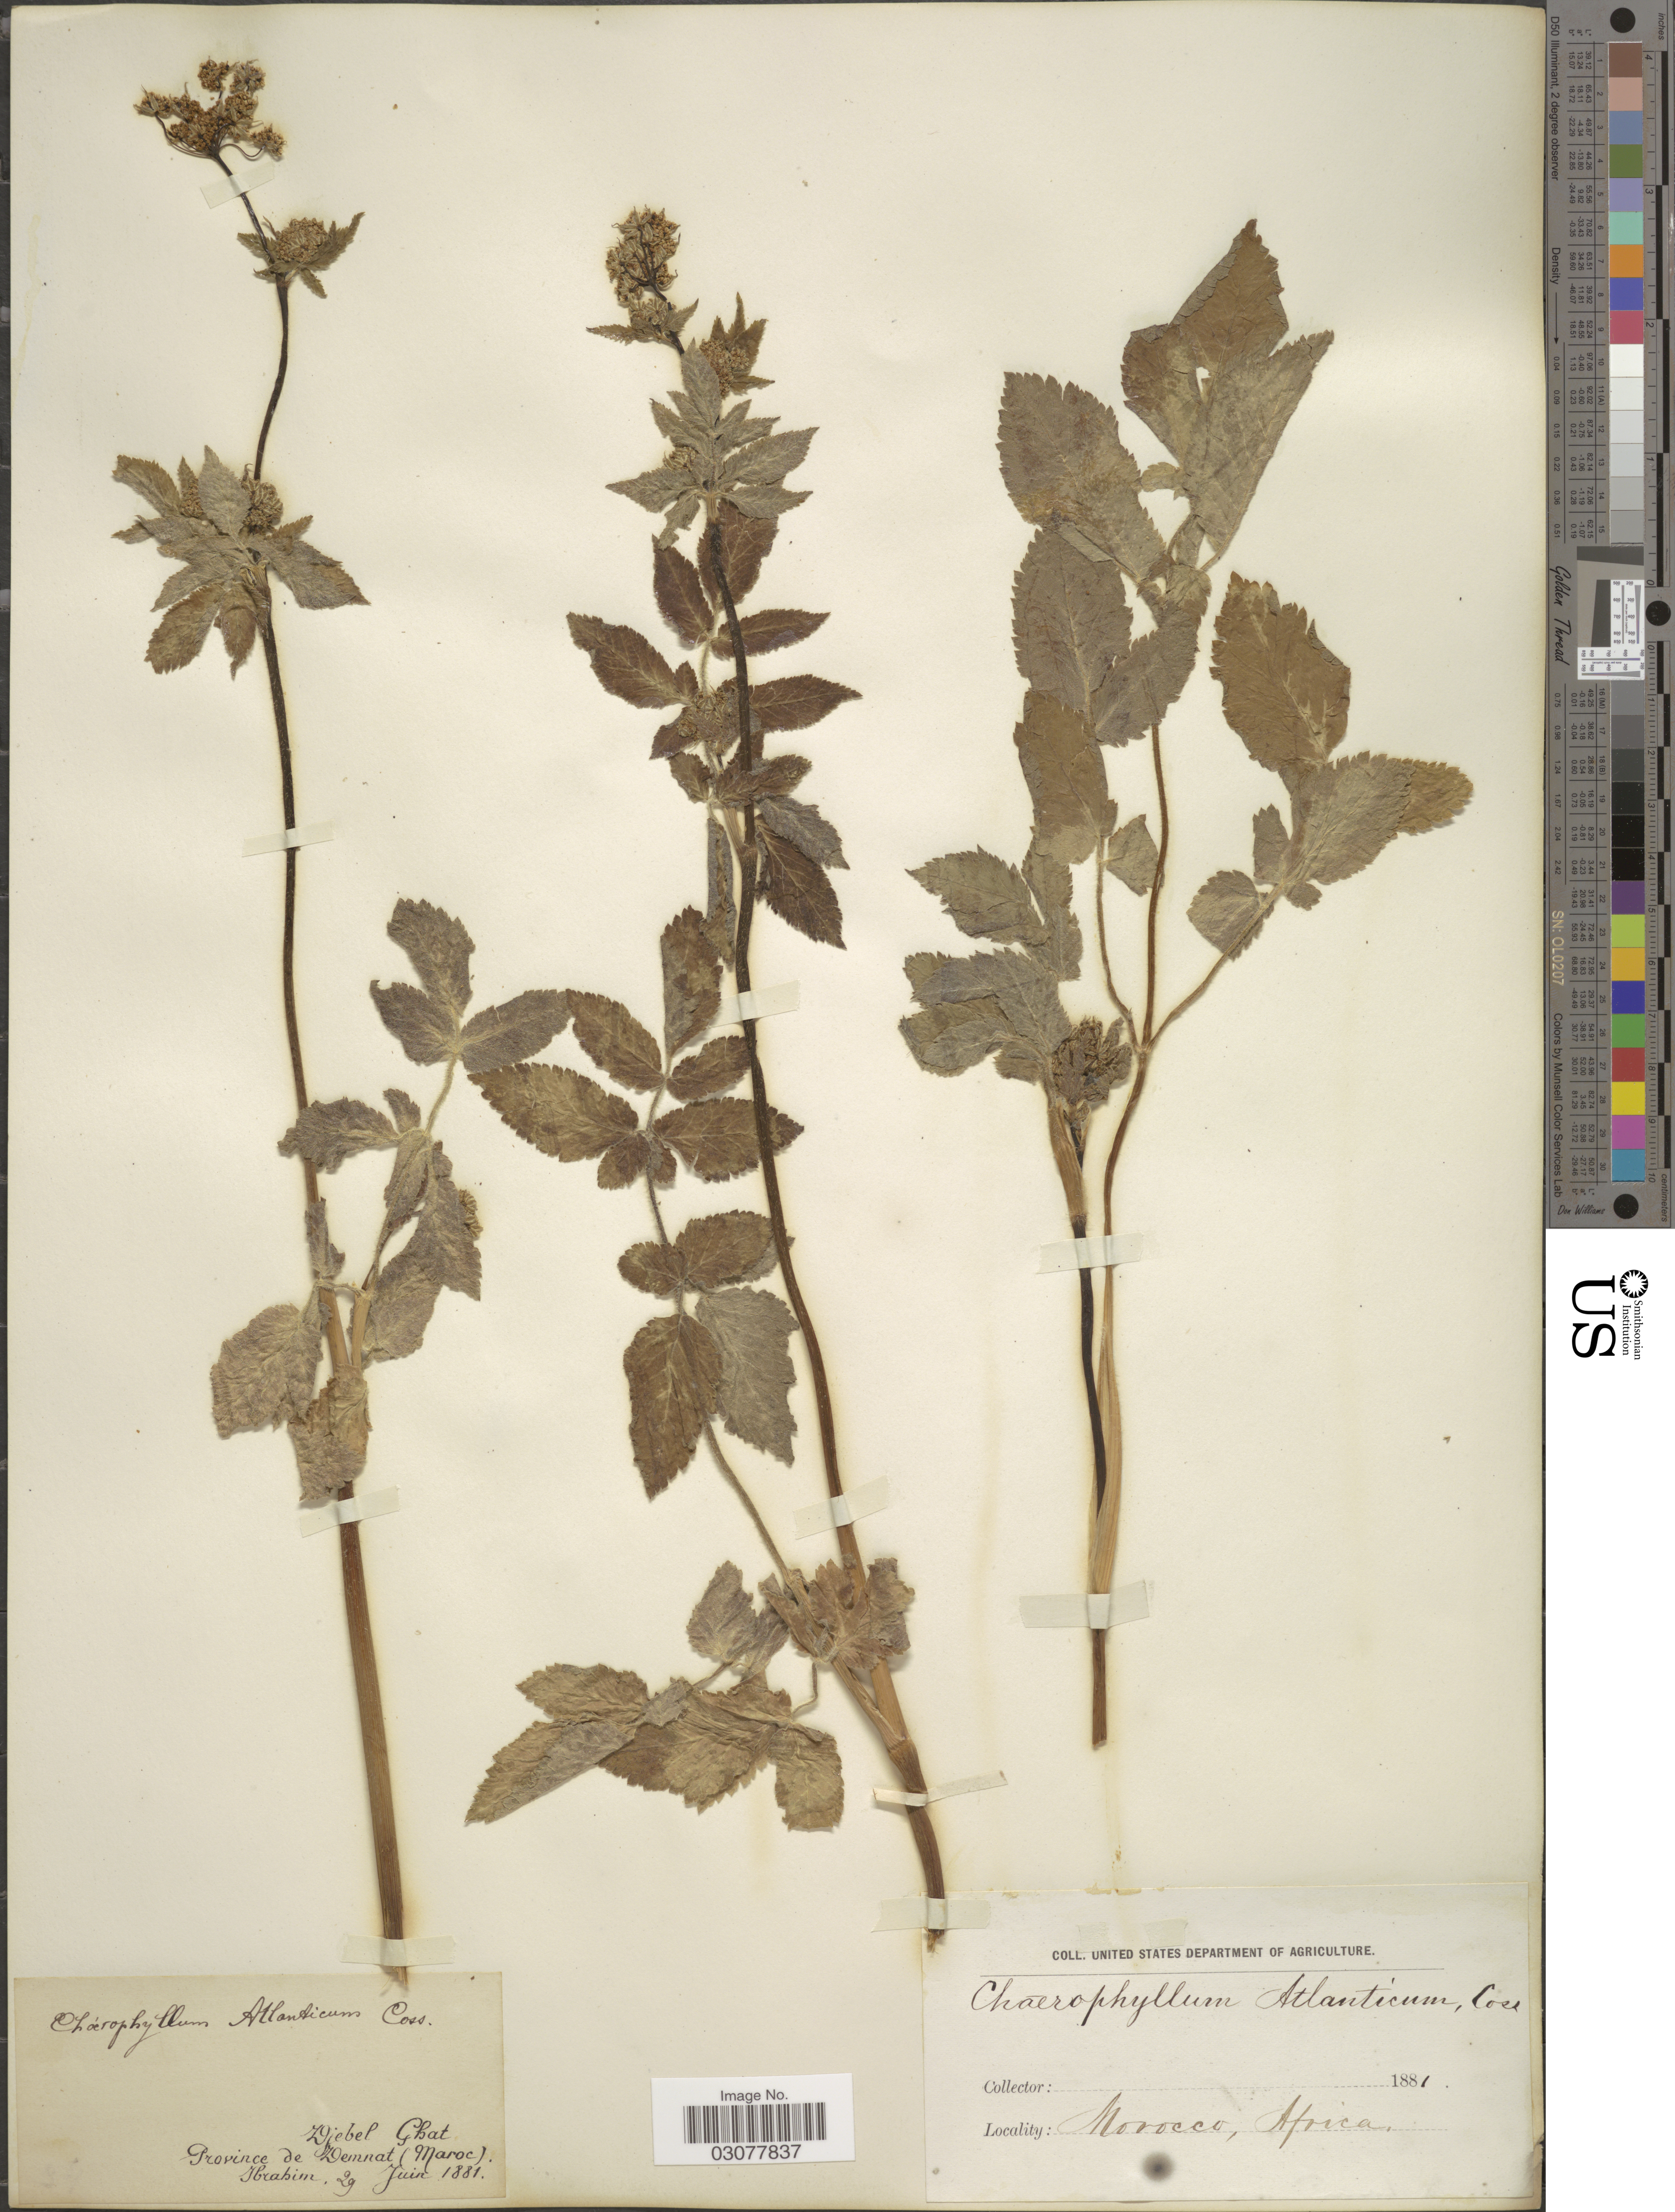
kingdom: Plantae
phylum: Tracheophyta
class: Magnoliopsida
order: Apiales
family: Apiaceae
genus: Chaerophyllum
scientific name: Chaerophyllum atlanticum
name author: Coss. ex Batt.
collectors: -. Ibrahim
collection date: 1881-06-29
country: Morocco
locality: Djebel Ghat. Province de Demnat (Maroc).